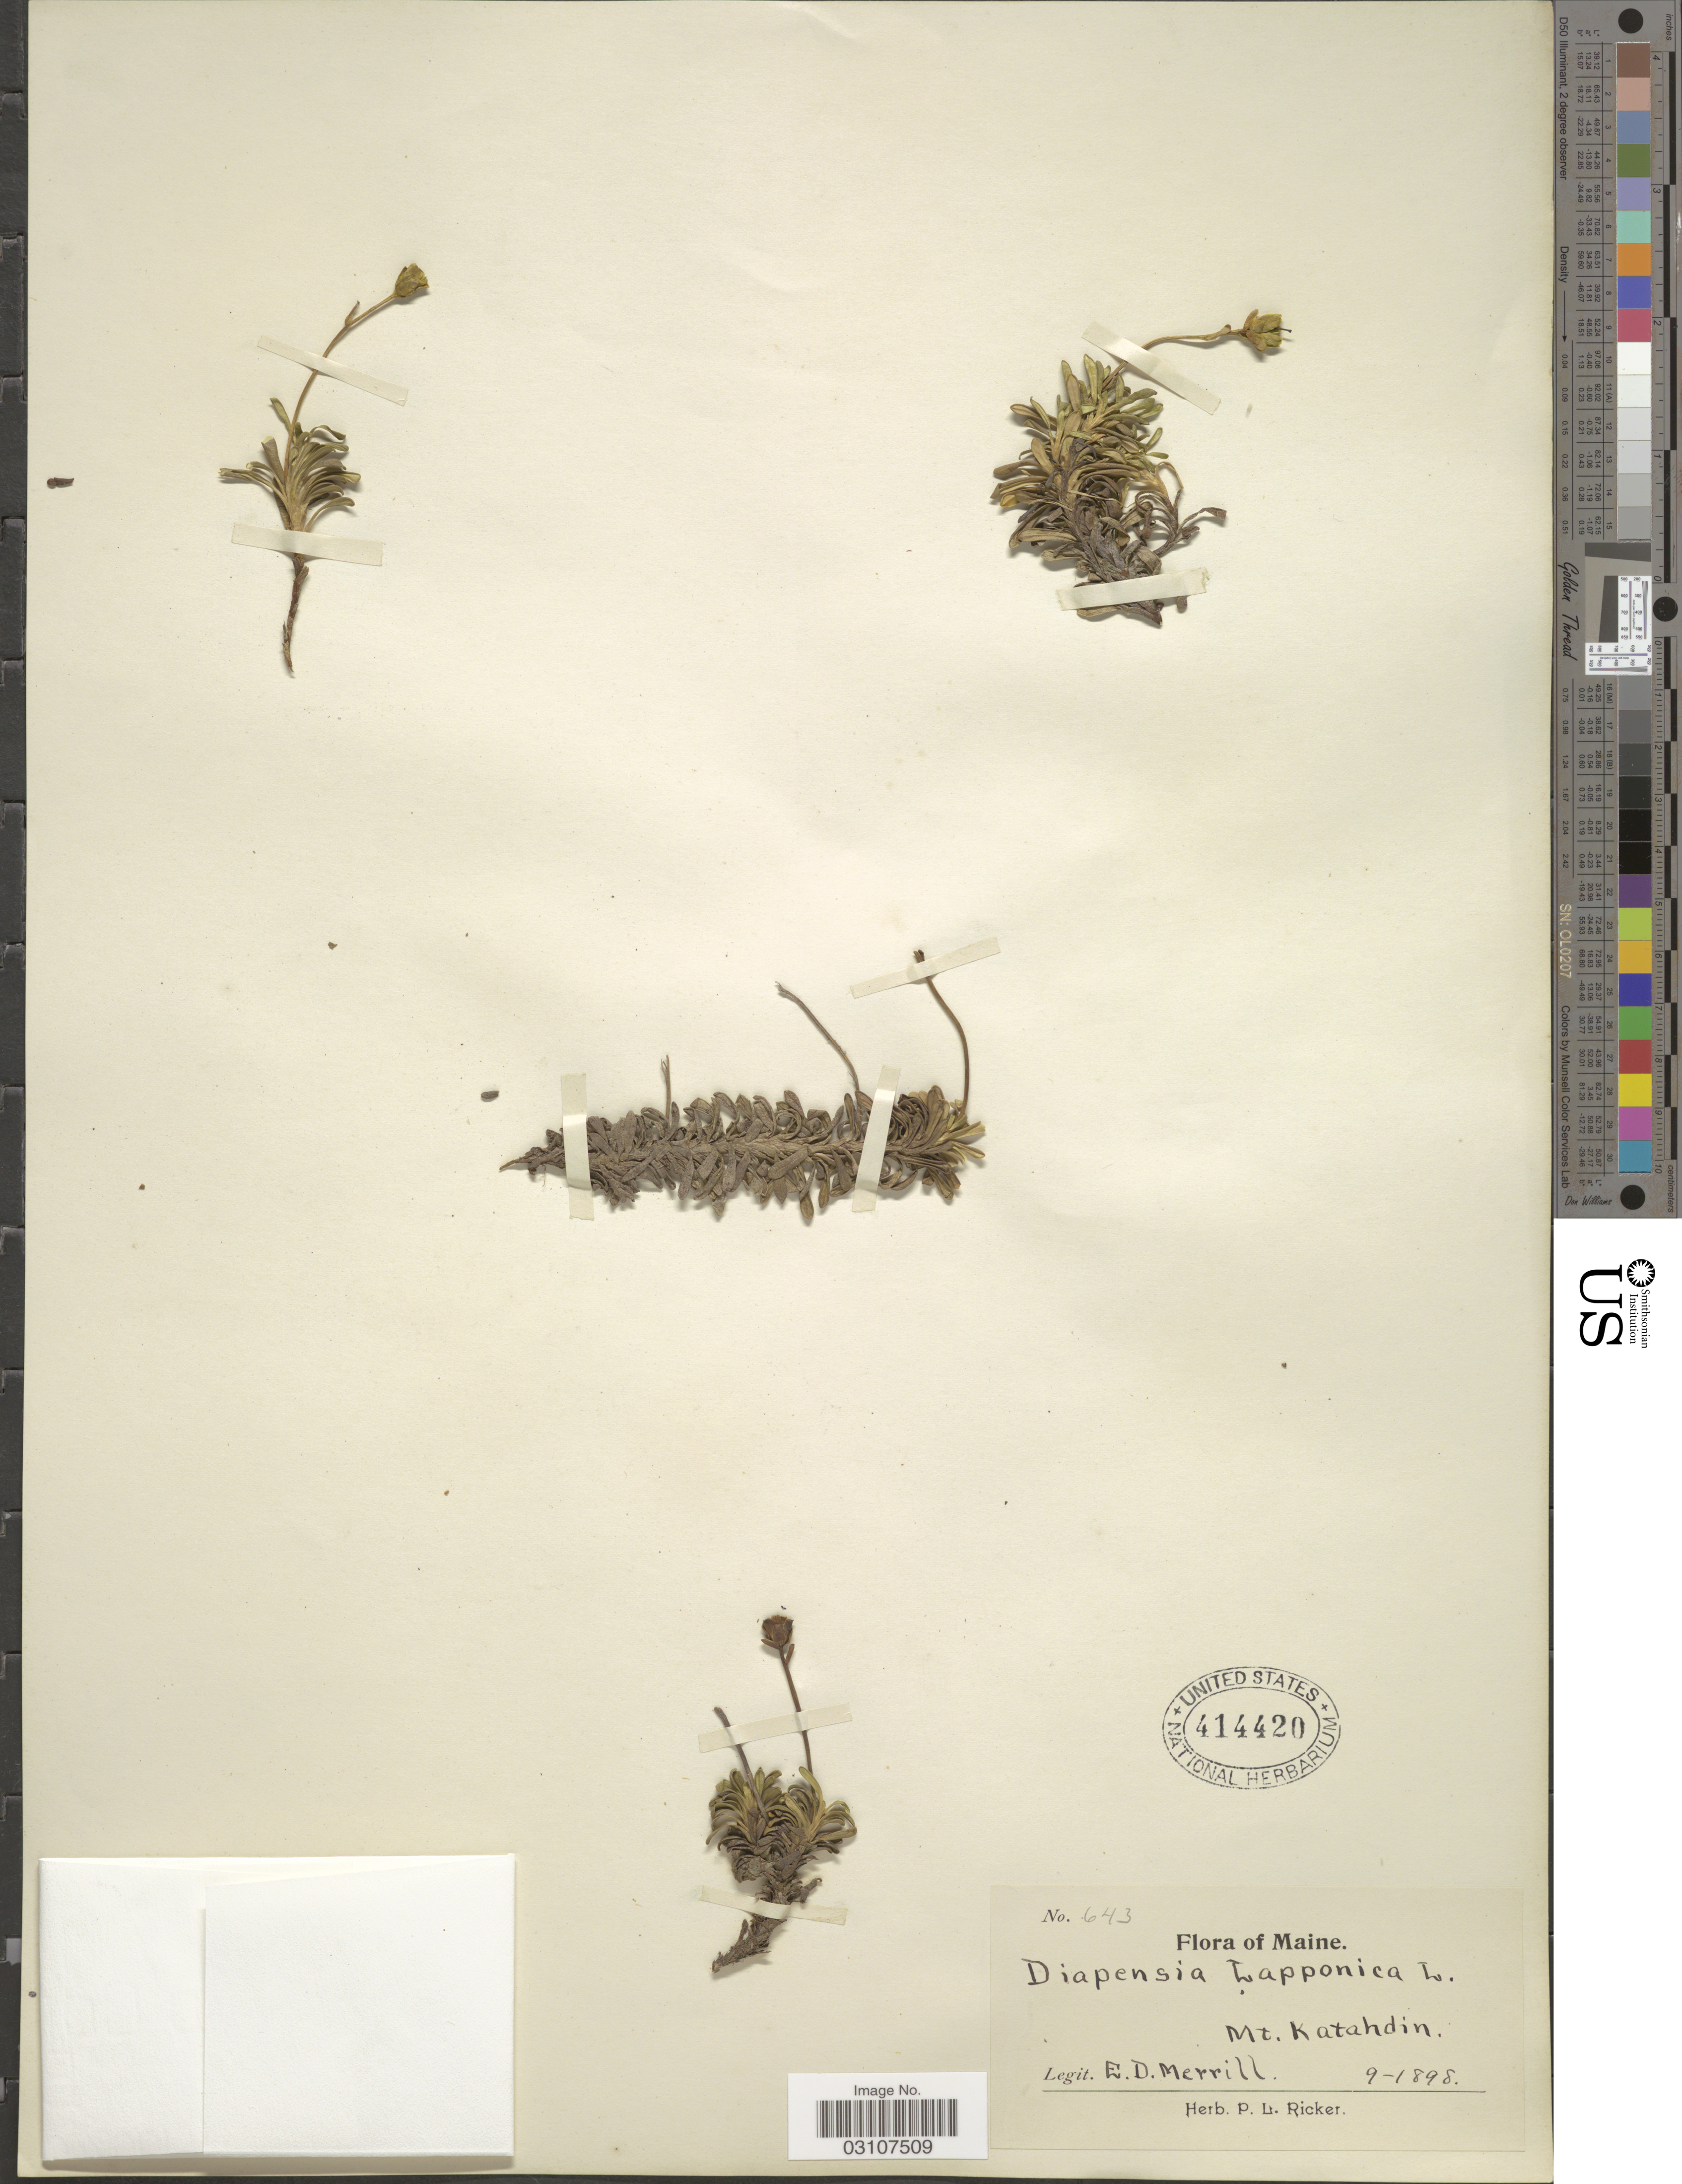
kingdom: Plantae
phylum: Tracheophyta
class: Magnoliopsida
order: Ericales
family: Diapensiaceae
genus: Diapensia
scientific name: Diapensia lapponica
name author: L.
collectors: E. D. Merrill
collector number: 643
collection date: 1898-09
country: United States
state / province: Maine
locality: Mt. Katahdin.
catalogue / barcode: US 414420